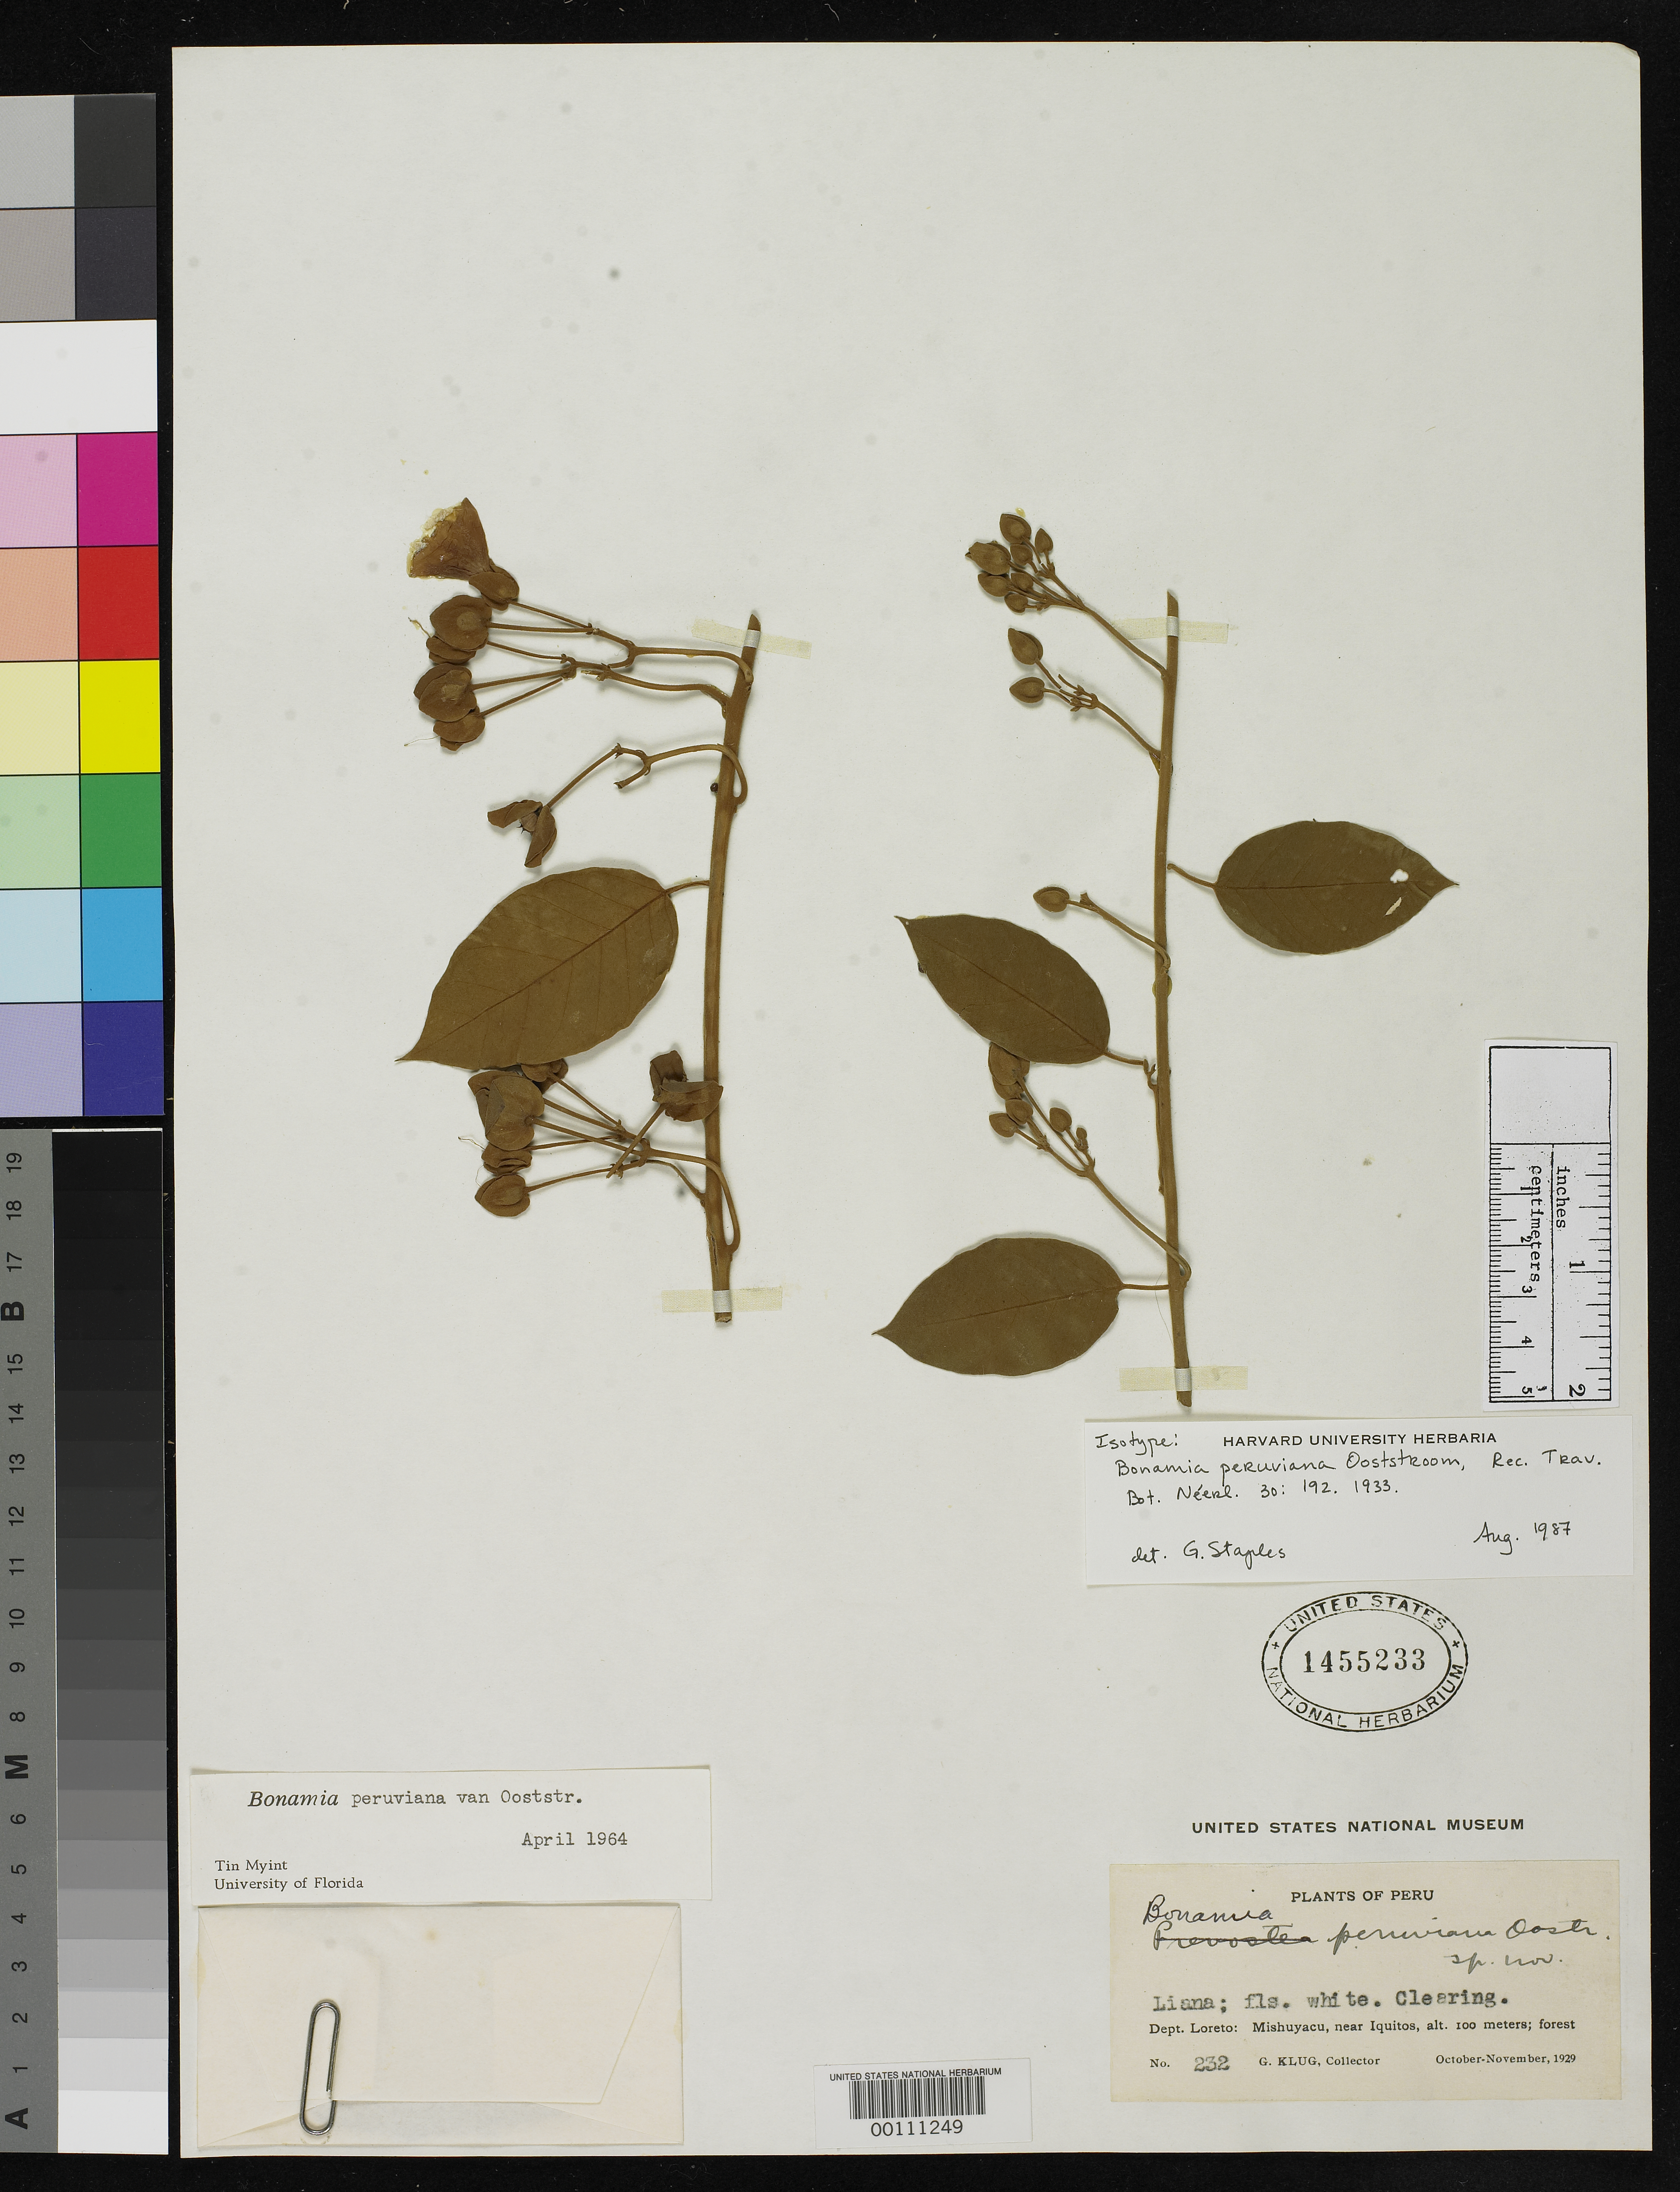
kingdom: Plantae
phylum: Tracheophyta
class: Magnoliopsida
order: Solanales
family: Convolvulaceae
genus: Bonamia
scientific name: Bonamia peruviana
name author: Ooststr.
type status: Isotype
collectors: G. Klug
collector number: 232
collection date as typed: Oct 1929 to -- Nov 1929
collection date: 1929-10/1929-11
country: Peru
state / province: Loreto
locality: Iquitos, Mishuyacu.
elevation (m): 100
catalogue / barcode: US 1455233